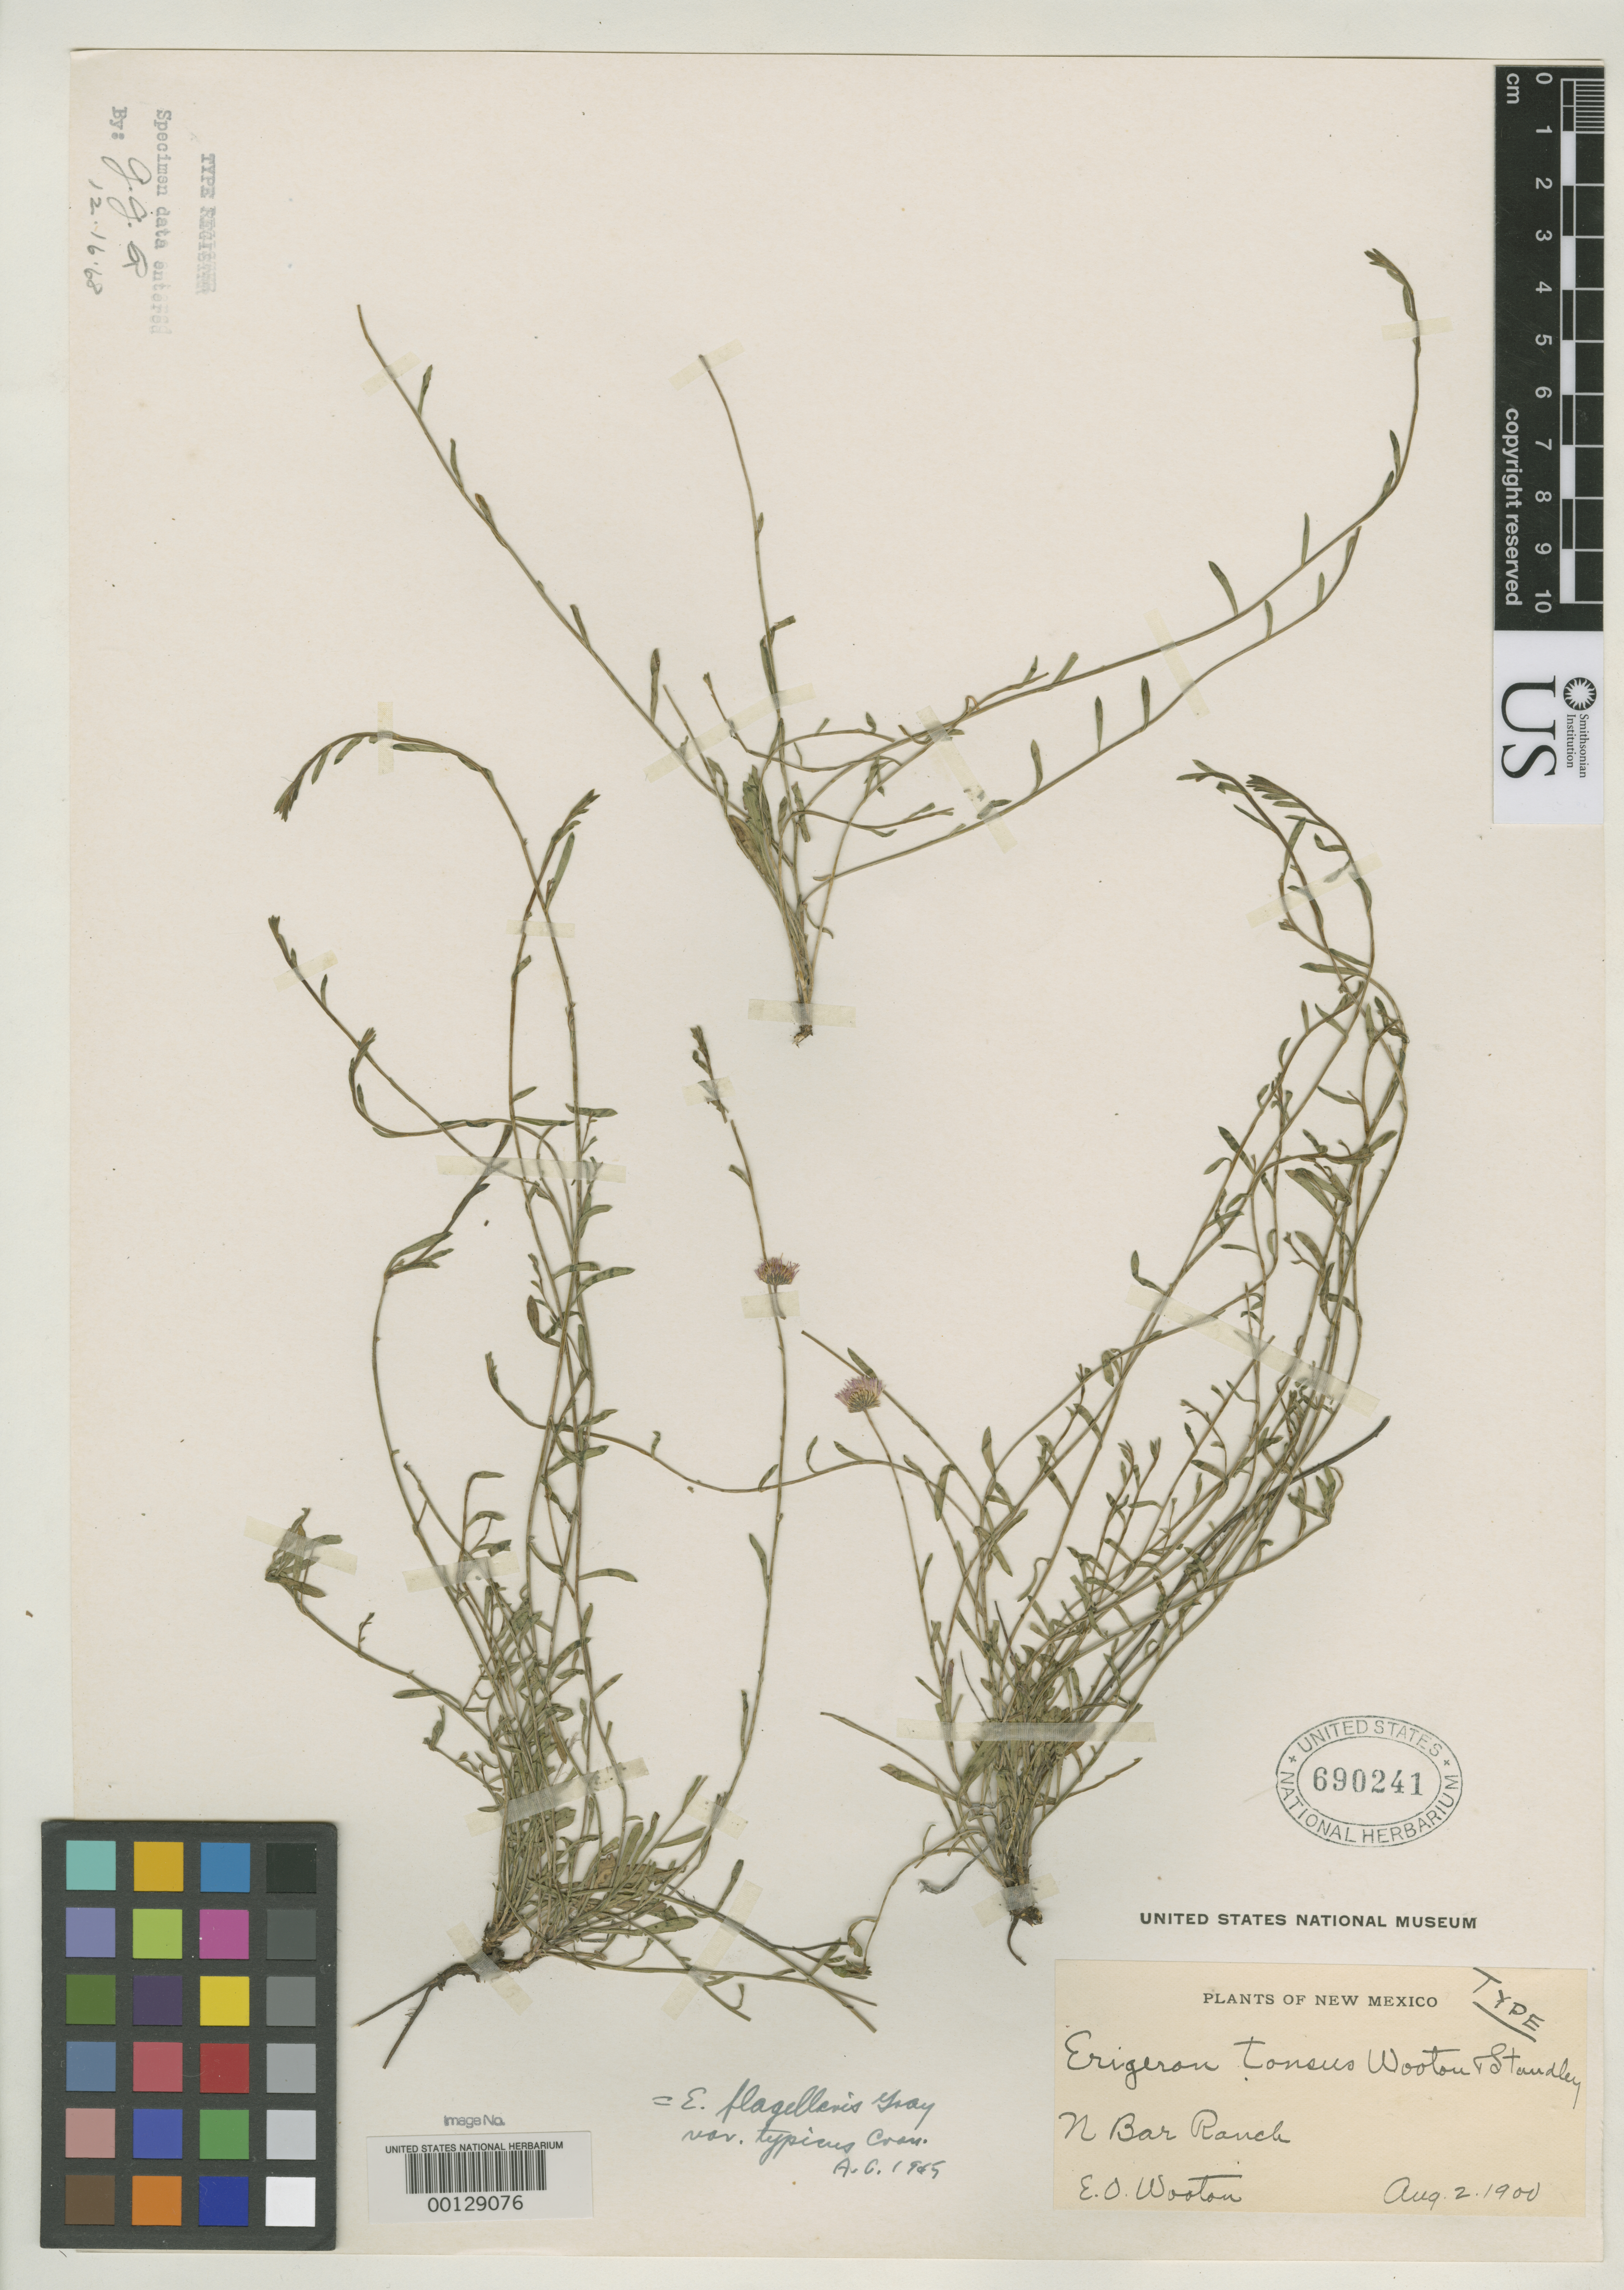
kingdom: Plantae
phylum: Tracheophyta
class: Magnoliopsida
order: Asterales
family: Asteraceae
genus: Erigeron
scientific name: Erigeron tonsus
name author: Wooton & Standl.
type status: Holotype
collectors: E. O. Wooton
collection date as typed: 02 Aug 1900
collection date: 1900-08-02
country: United States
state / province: New Mexico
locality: N Bar Ranch.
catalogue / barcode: US 690241